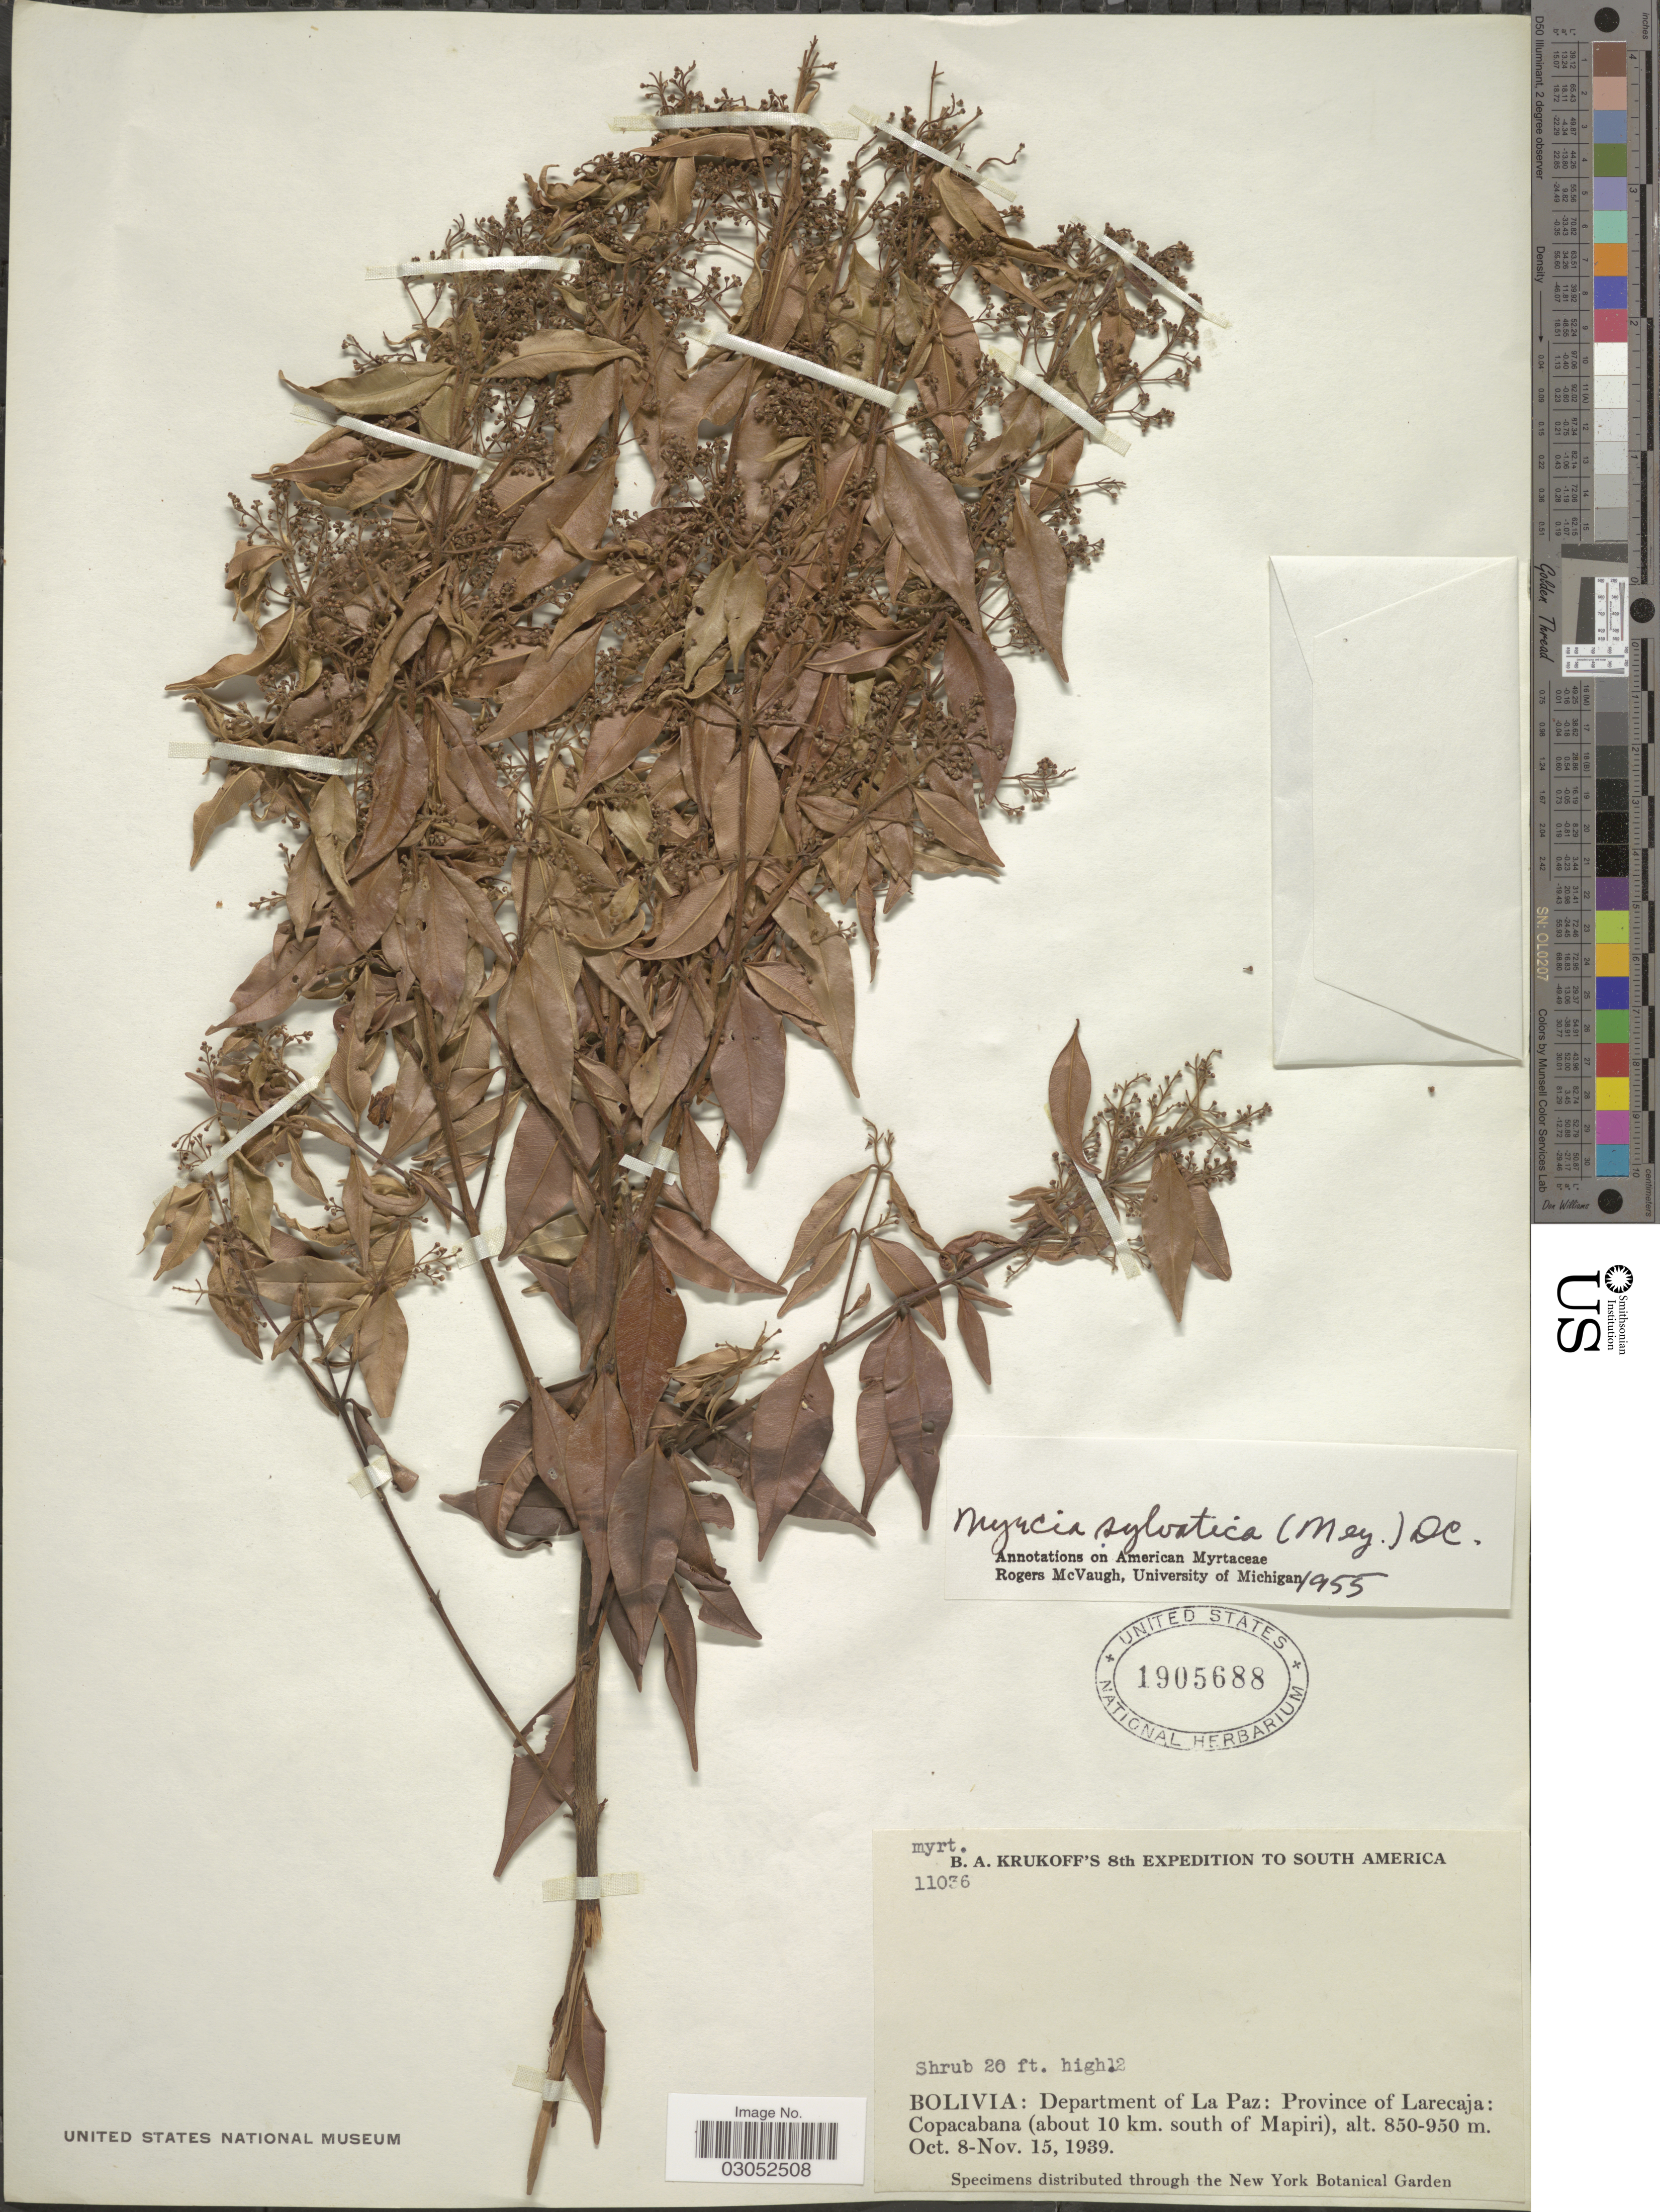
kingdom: Plantae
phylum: Tracheophyta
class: Magnoliopsida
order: Myrtales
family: Myrtaceae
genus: Myrcia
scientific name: Myrcia sylvatica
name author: (G. Mey.) DC.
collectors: B. A. Krukoff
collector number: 11036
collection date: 1939-10-08/1939-11-15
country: Bolivia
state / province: La Paz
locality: Department of La Paz: Province of Larecaja: Copacabana (about 10 km. south of Mapiri).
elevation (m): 850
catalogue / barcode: US 1905688